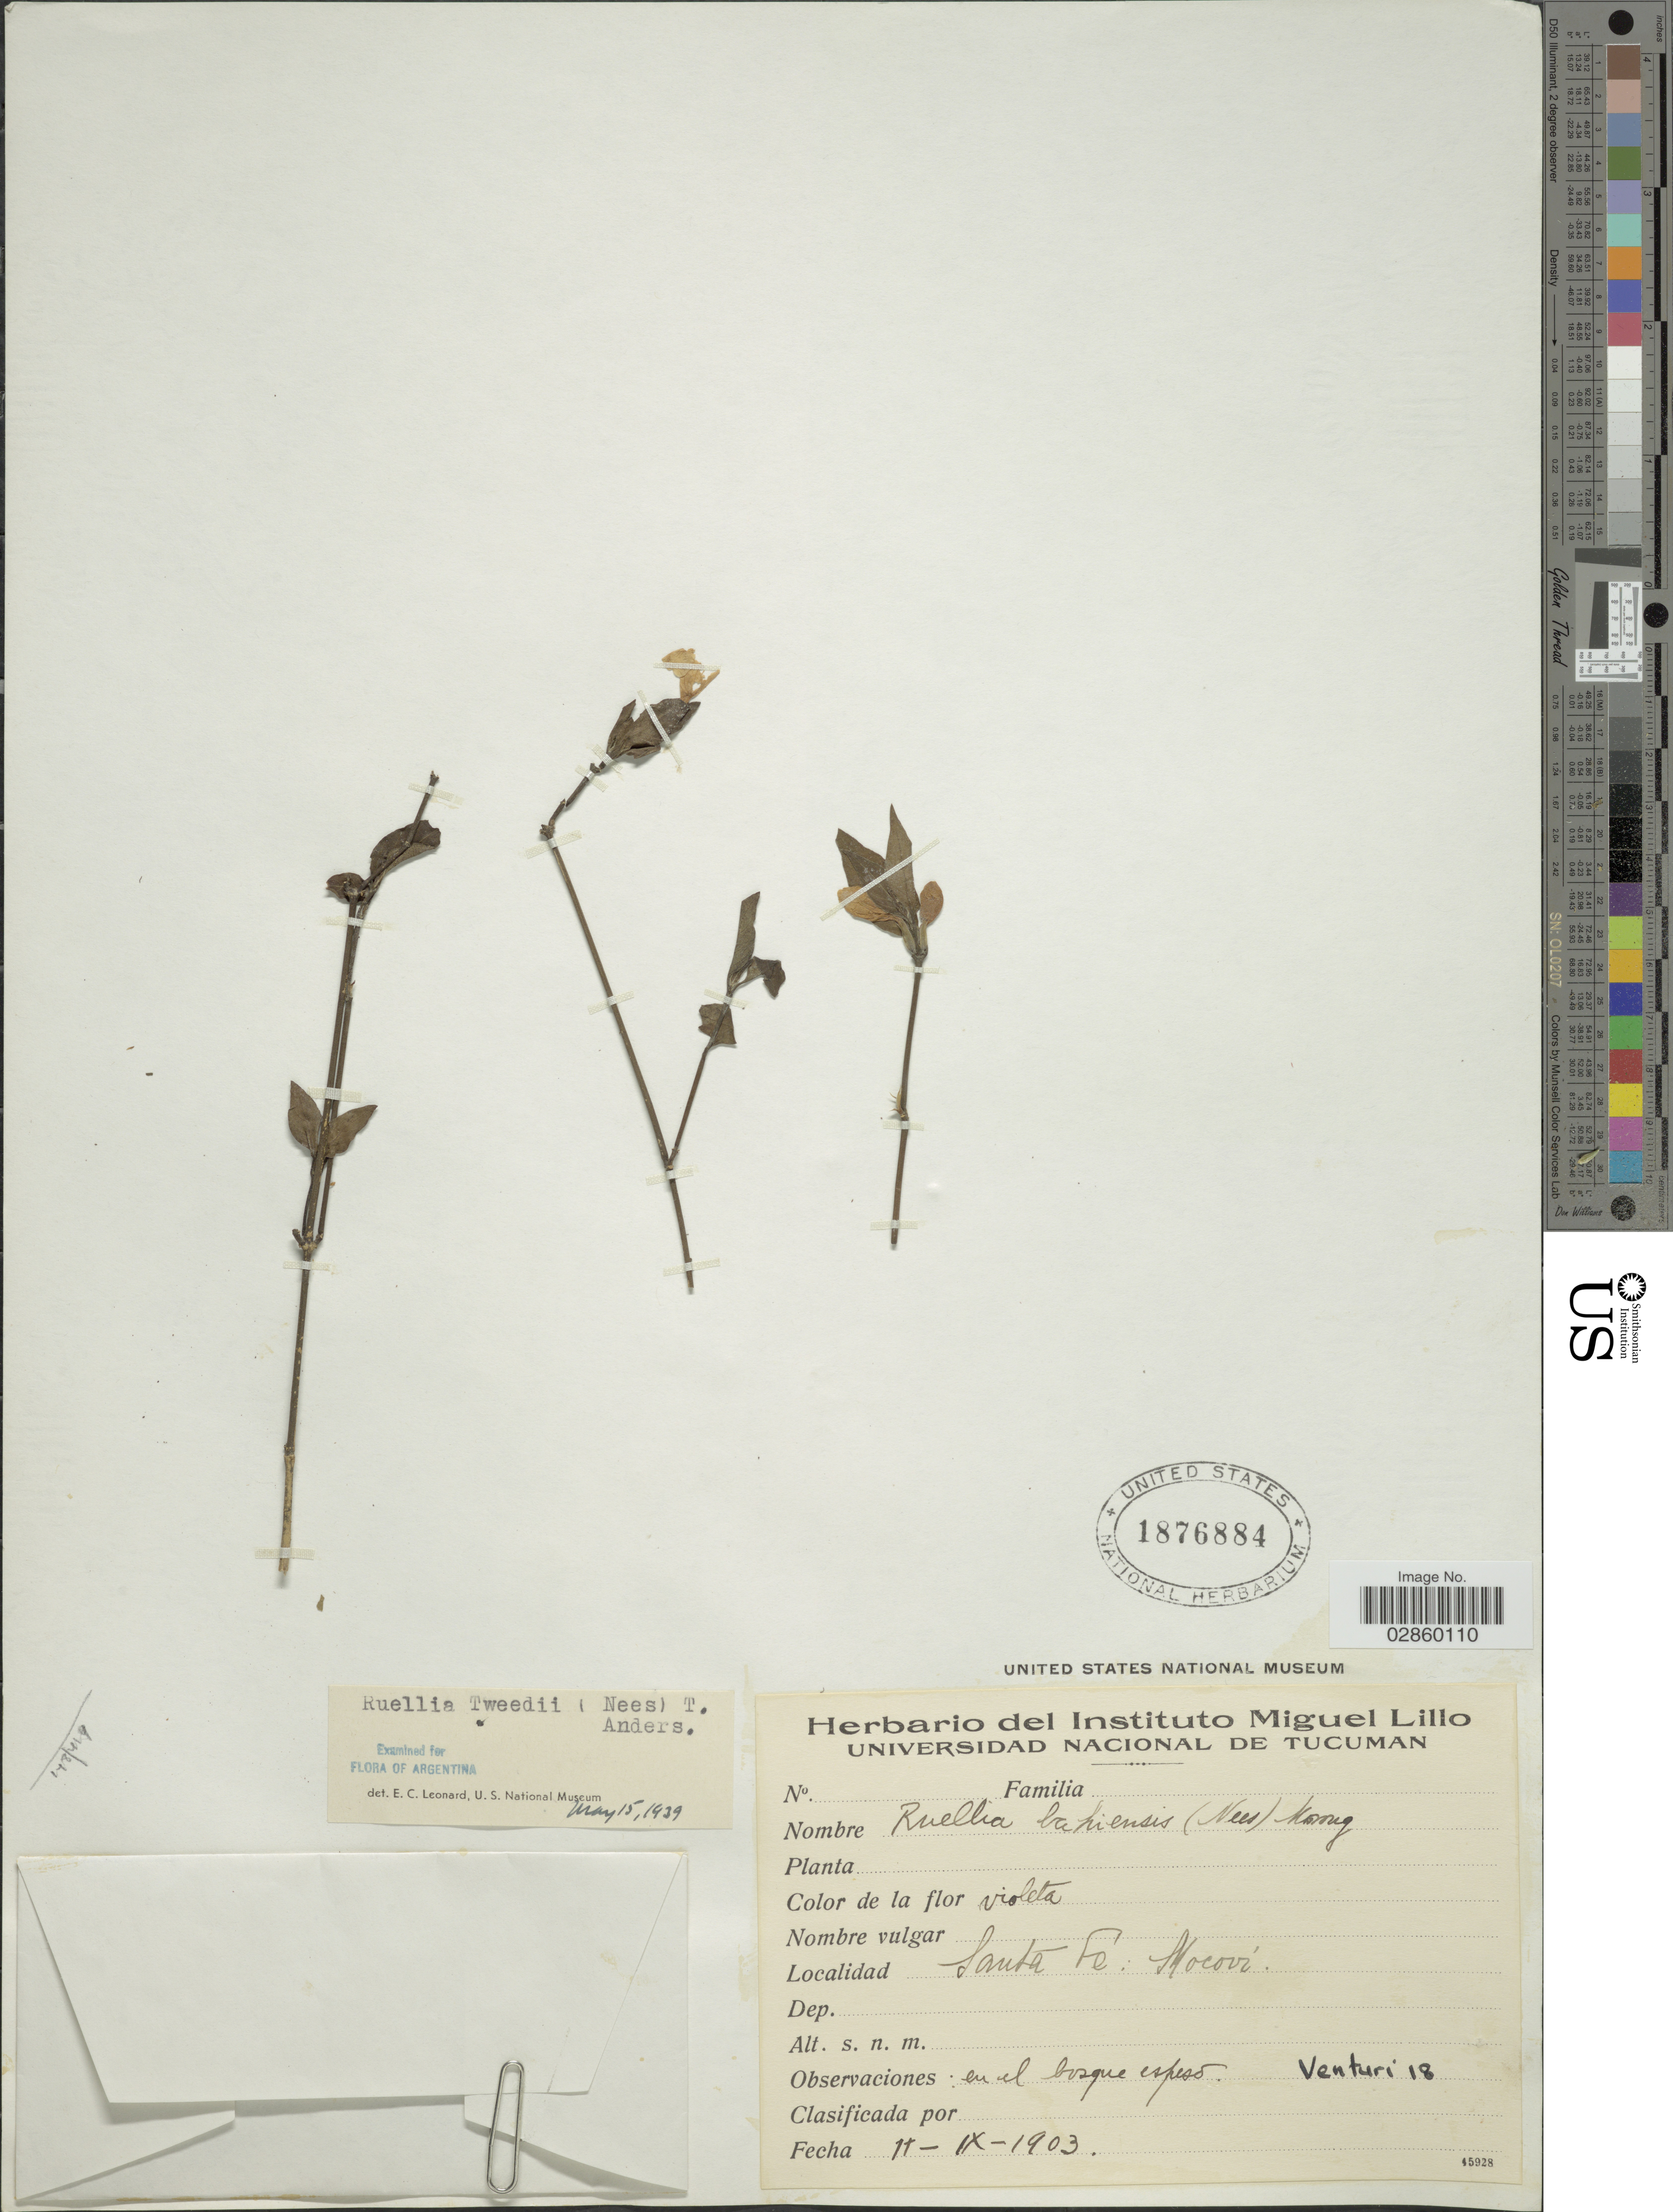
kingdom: Plantae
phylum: Tracheophyta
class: Magnoliopsida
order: Lamiales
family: Acanthaceae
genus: Ruellia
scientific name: Ruellia erythropus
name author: (Nees) Lindau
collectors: Venturi, --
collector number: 18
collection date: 1903-09-11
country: Argentina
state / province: Santa Fe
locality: Santa Fe: Mocoví.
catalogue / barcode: US 1876884